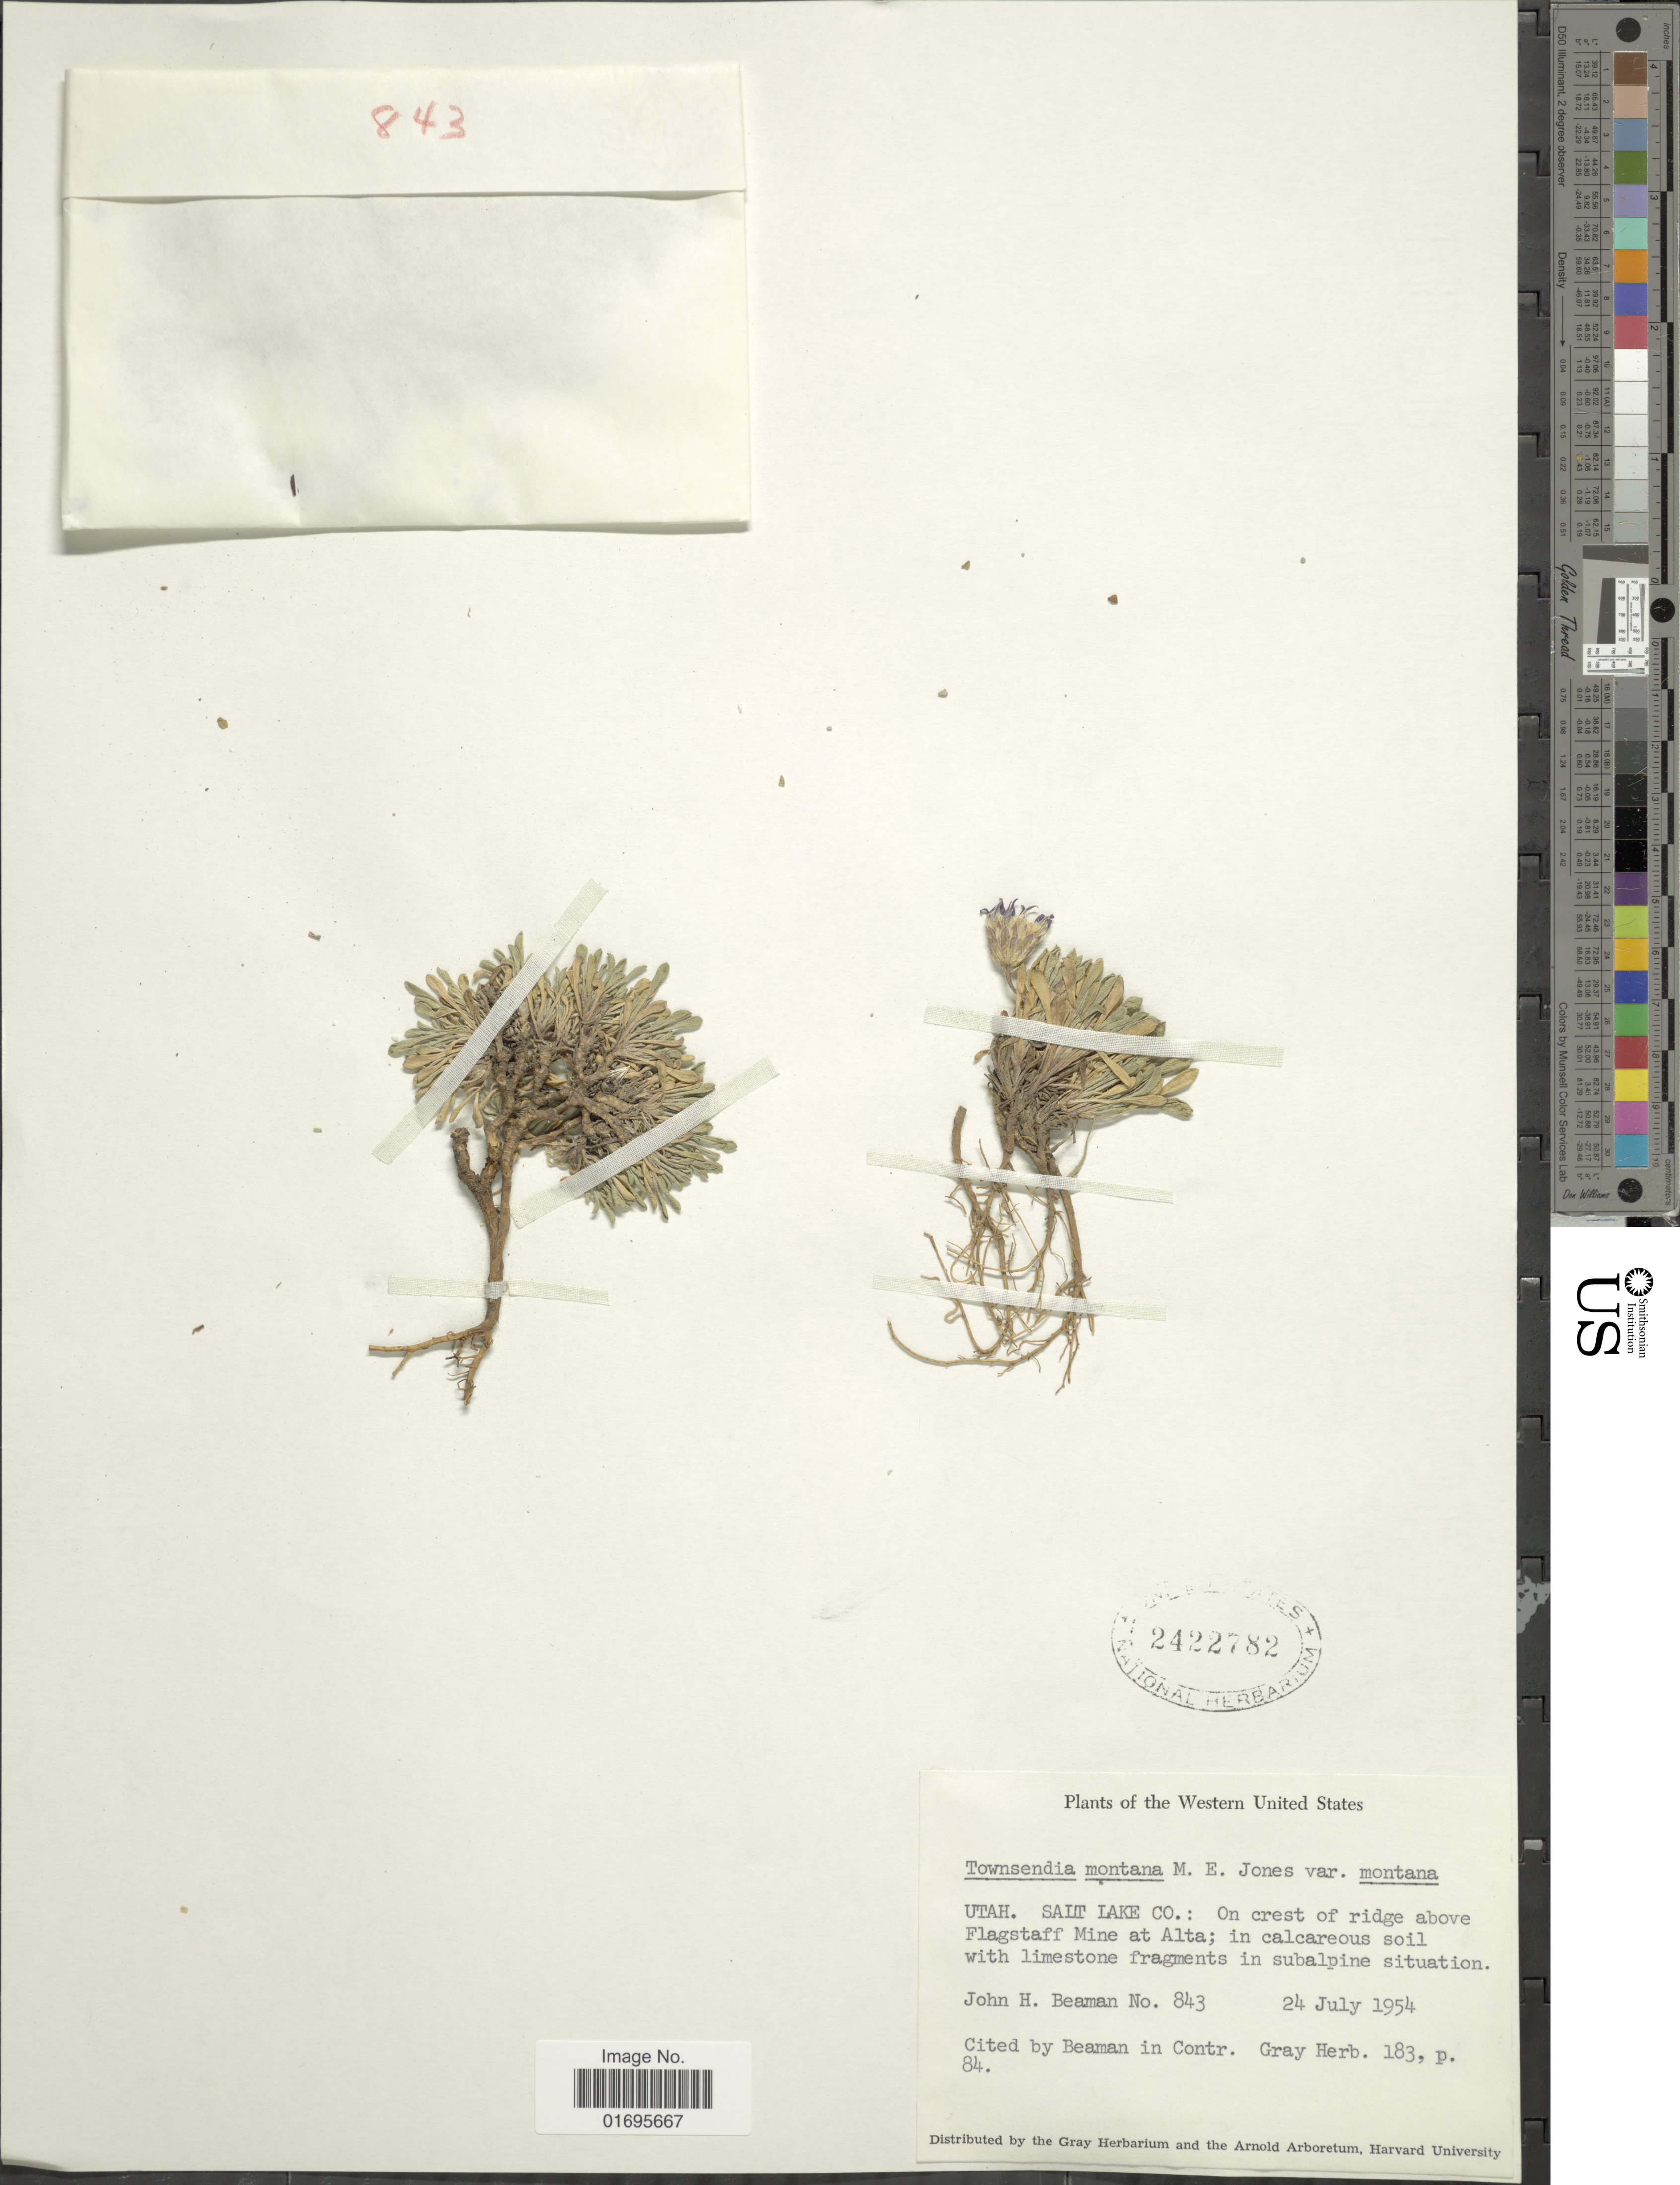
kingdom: Plantae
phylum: Tracheophyta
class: Magnoliopsida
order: Asterales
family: Asteraceae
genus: Townsendia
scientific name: Townsendia montana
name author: M.E. Jones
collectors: J. H. Beaman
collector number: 843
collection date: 1954-07-24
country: United States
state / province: Utah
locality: Western United States, Salt Lake Co.: on rrest of ridge above Flagstaff Mine at Alta; in calcareous soil with limestone fragments in subalpine situation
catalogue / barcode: US 2422782